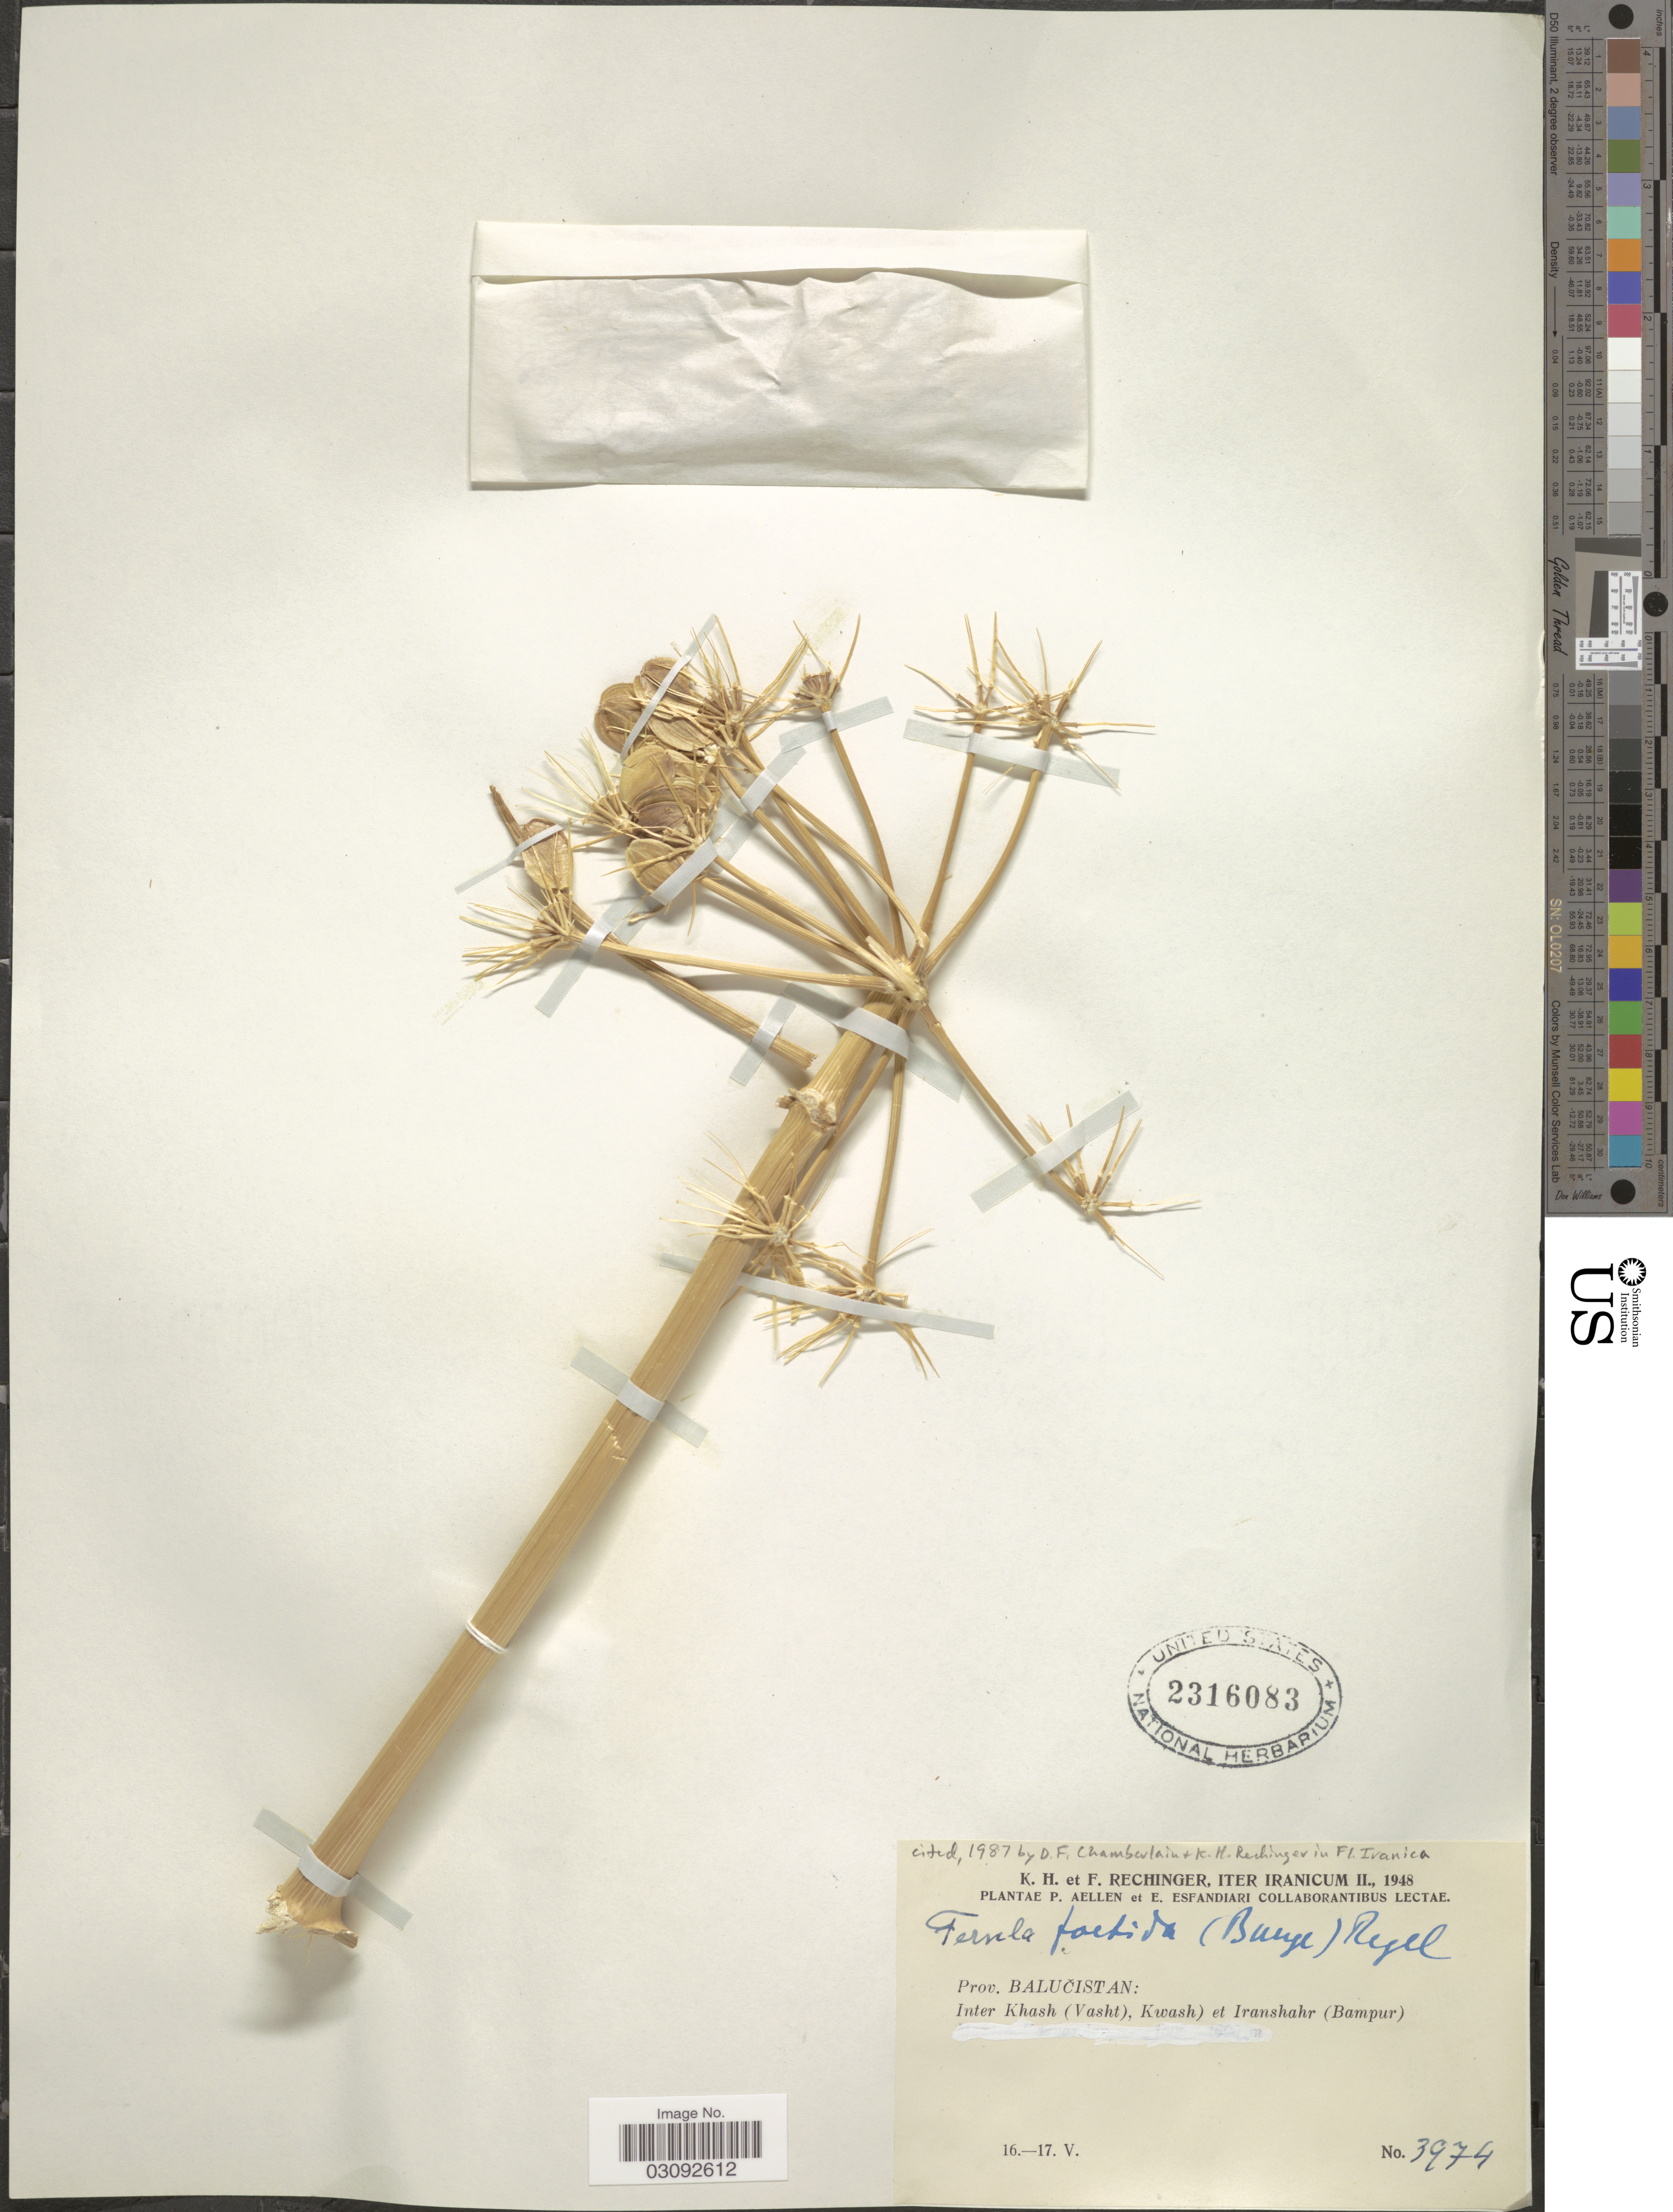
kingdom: Plantae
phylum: Tracheophyta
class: Magnoliopsida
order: Apiales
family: Apiaceae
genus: Ferula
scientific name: Ferula foetida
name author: (Bunge) Regel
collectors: K. H. Rechinger, F. Rechinger, P. Aellen & E. Esfandiari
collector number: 3974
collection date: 1948-05-16/1948-05-17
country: Iran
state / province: Sistan and Baluchistan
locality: Prov. Balučistan: Inter Khash (Vasht), Kwash) et Iranshahr (Bampur).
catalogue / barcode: US 2316083